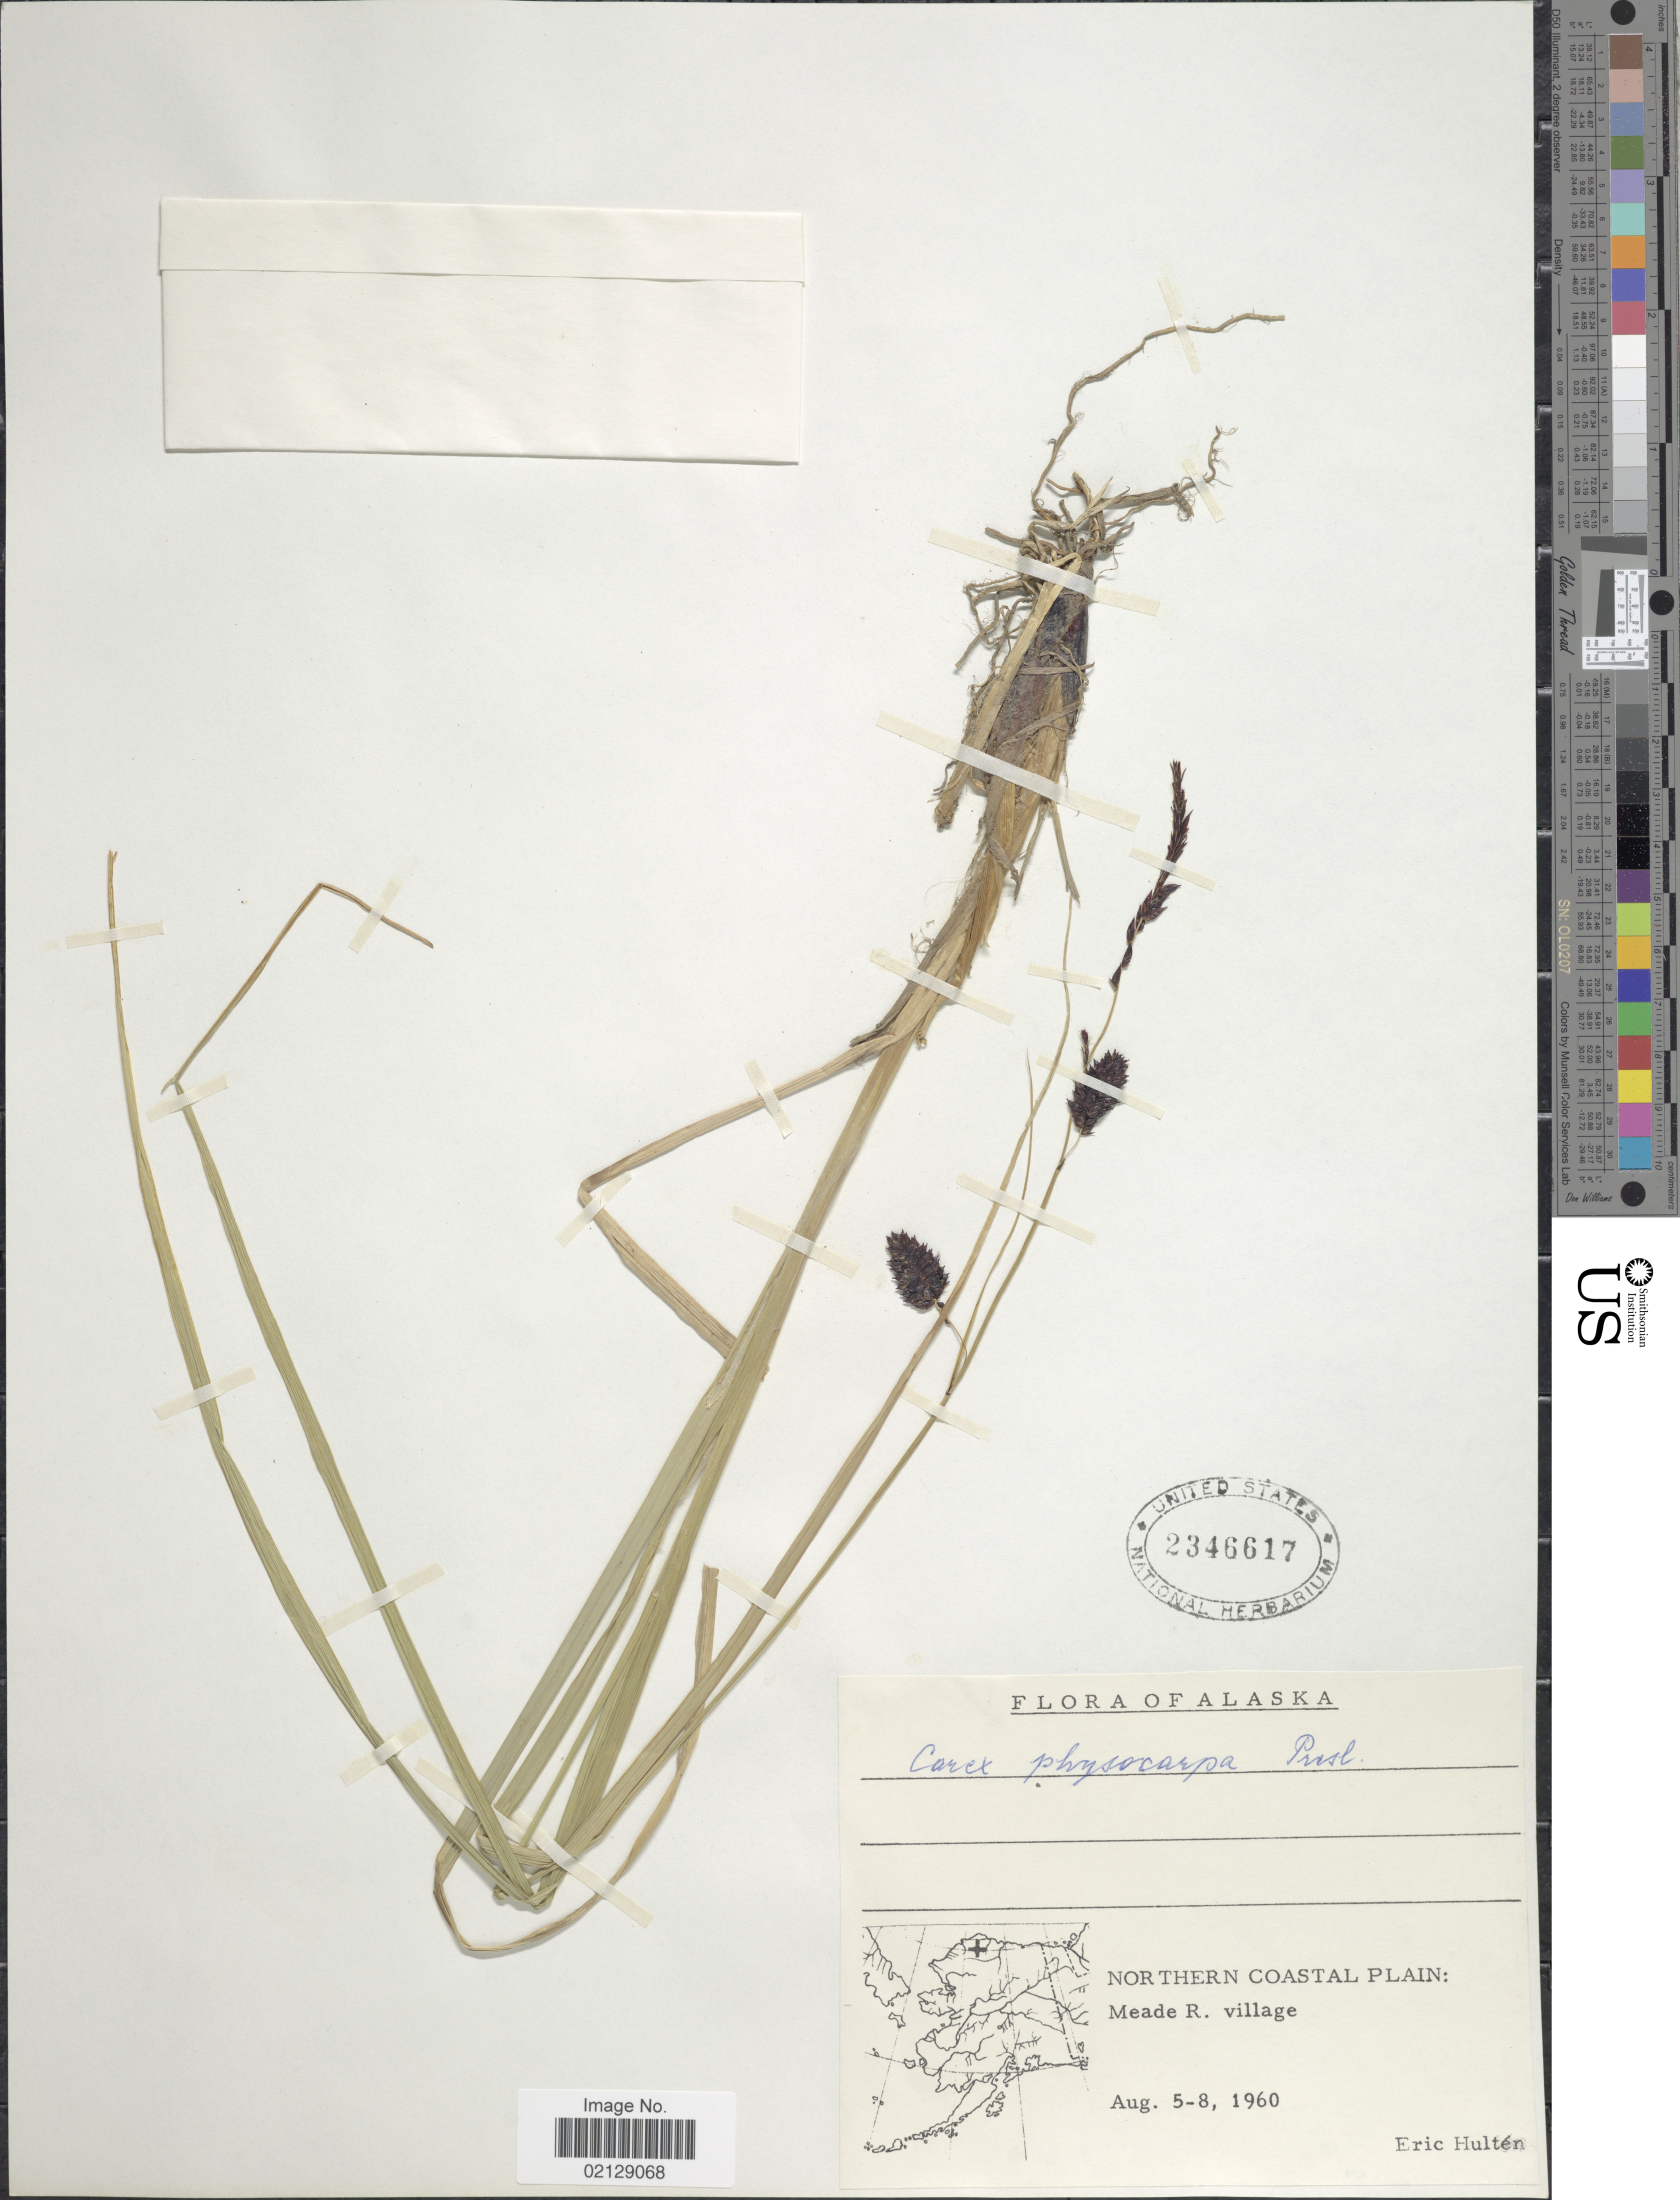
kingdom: Plantae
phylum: Tracheophyta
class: Liliopsida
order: Poales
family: Cyperaceae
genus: Carex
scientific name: Carex saxatilis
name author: L.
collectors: E. G. Hultén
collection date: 1960-08-05/1960-08-08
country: United States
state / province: Alaska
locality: Northern Coastal Plain: Meade R. village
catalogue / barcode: US 2346617